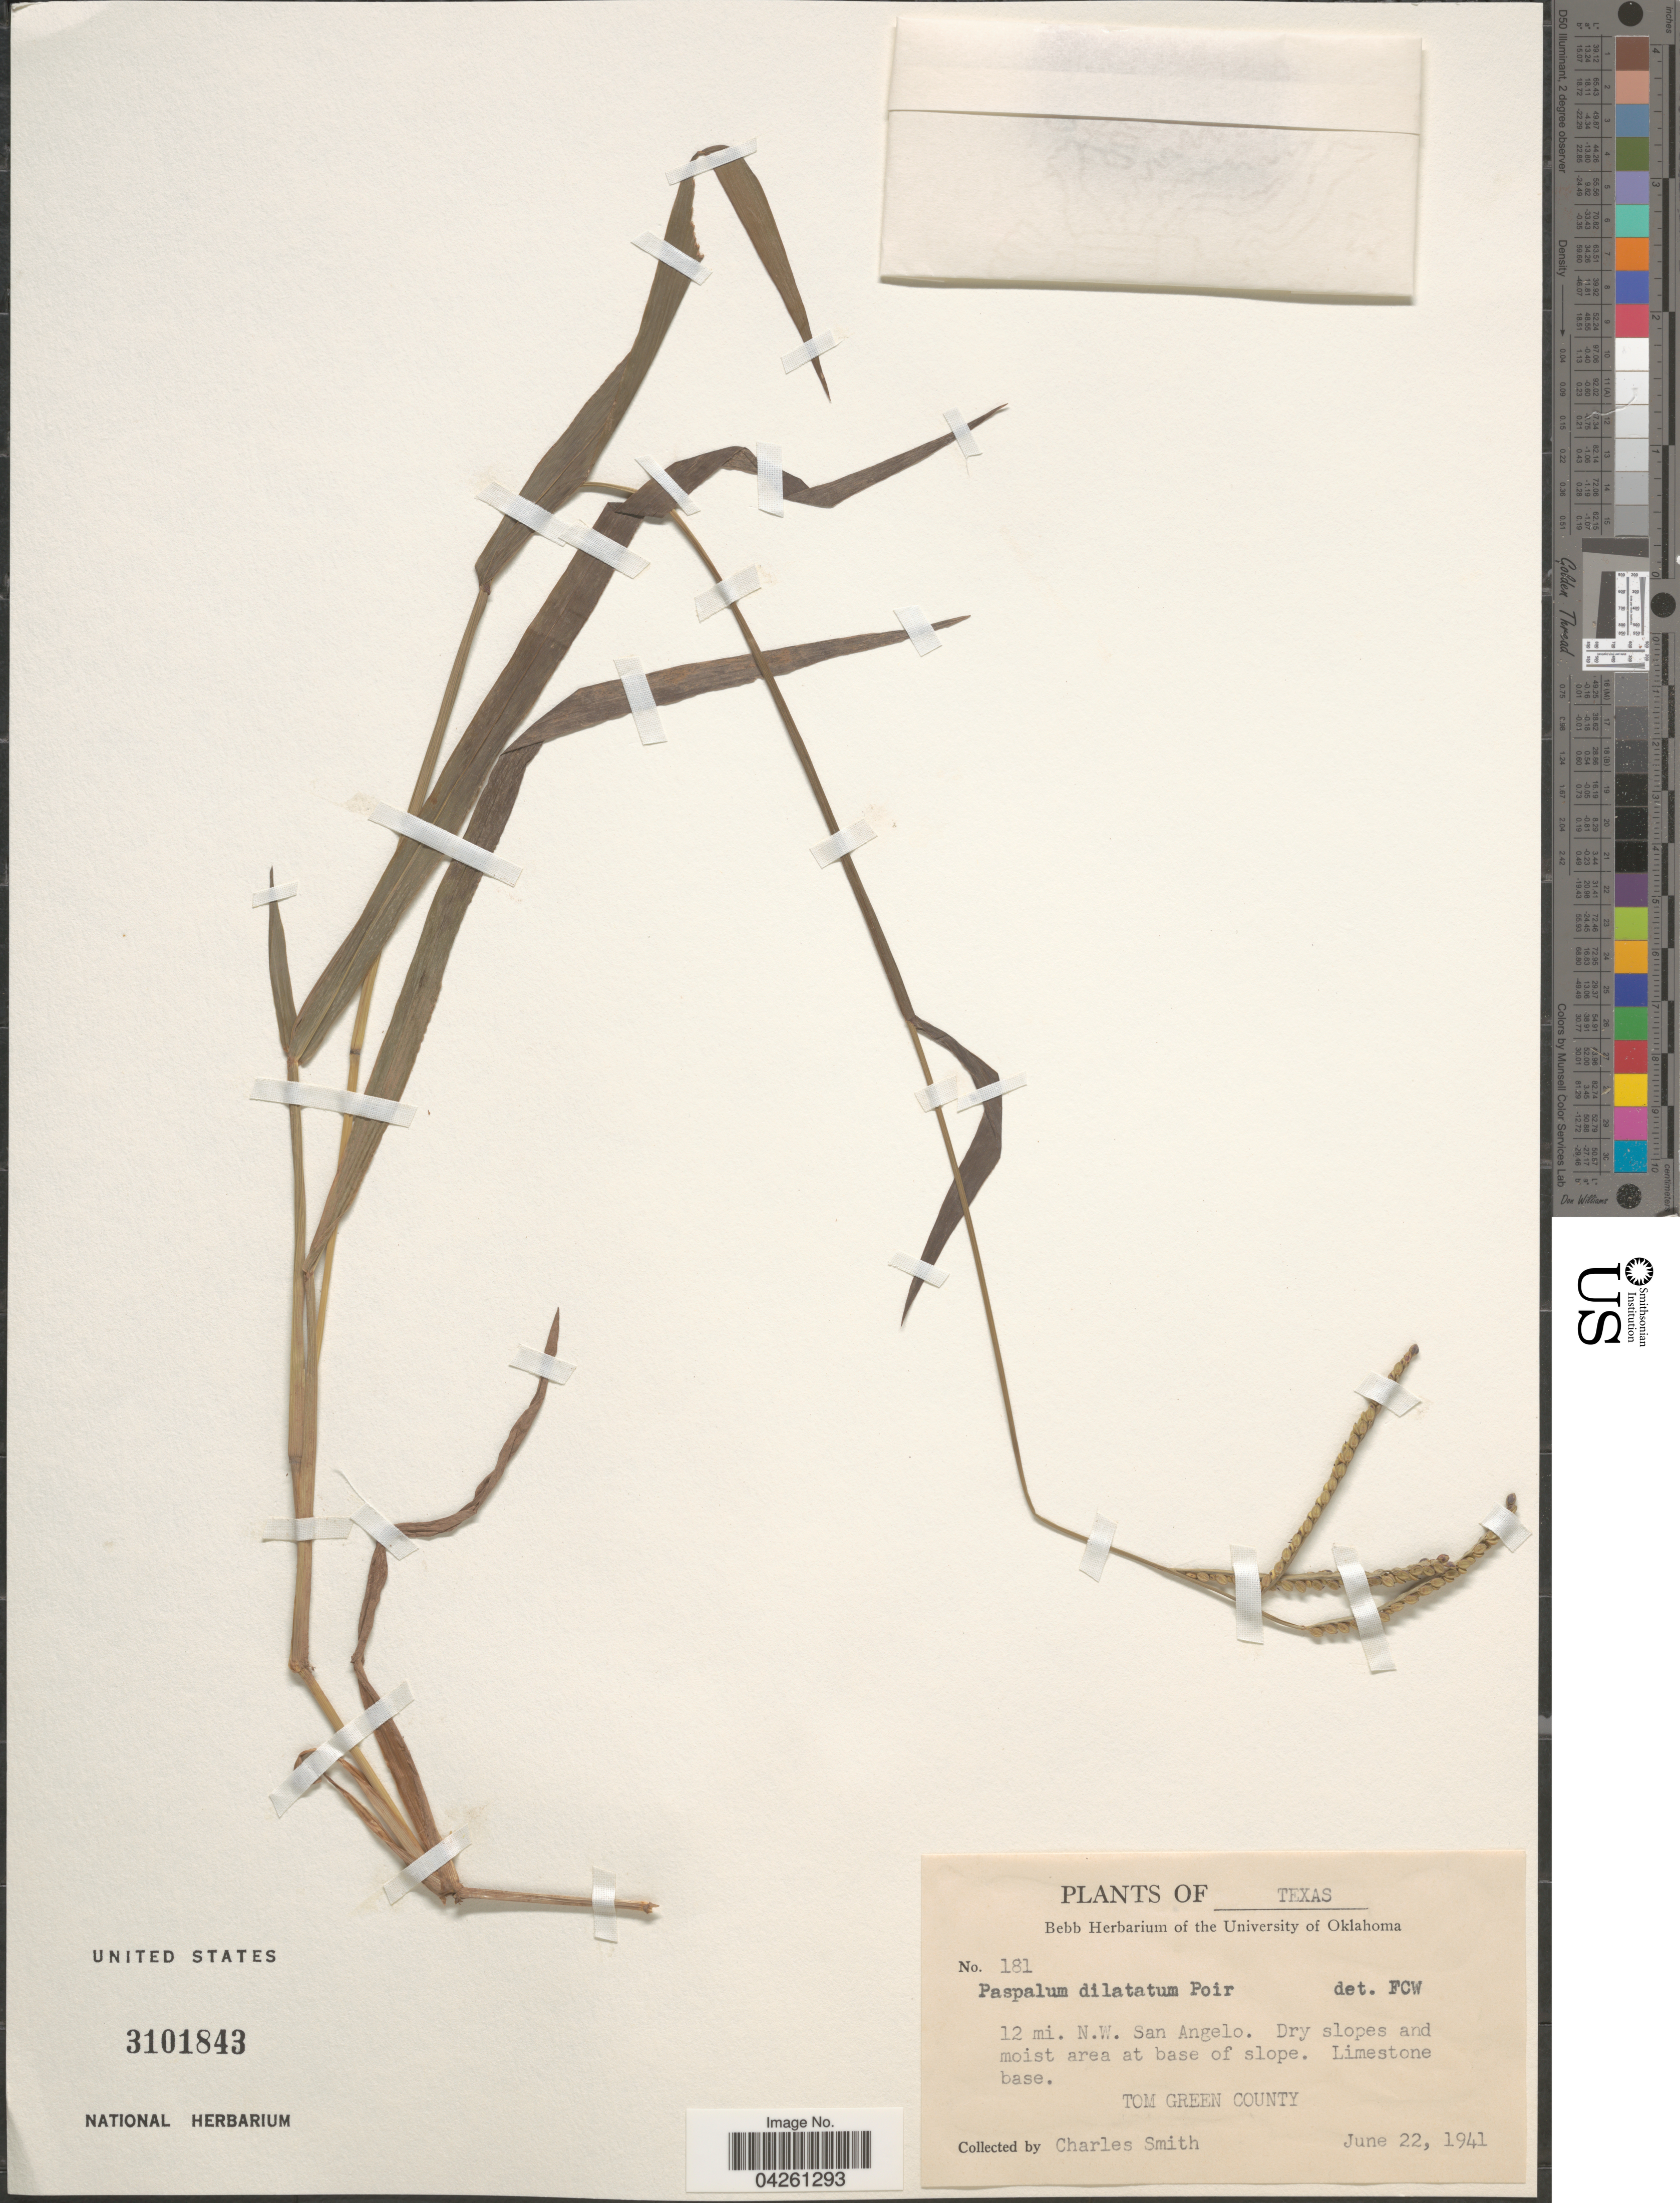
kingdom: Plantae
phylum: Tracheophyta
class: Liliopsida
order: Poales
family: Poaceae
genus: Paspalum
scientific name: Paspalum dilatatum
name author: Poir.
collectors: C. Smith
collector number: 181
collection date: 1941-06-22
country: United States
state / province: Texas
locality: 12 mi. N.W. San Angelo. Dry slopes and moist area at base of slope. Limestone base. Tom Green County.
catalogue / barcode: US 3101843